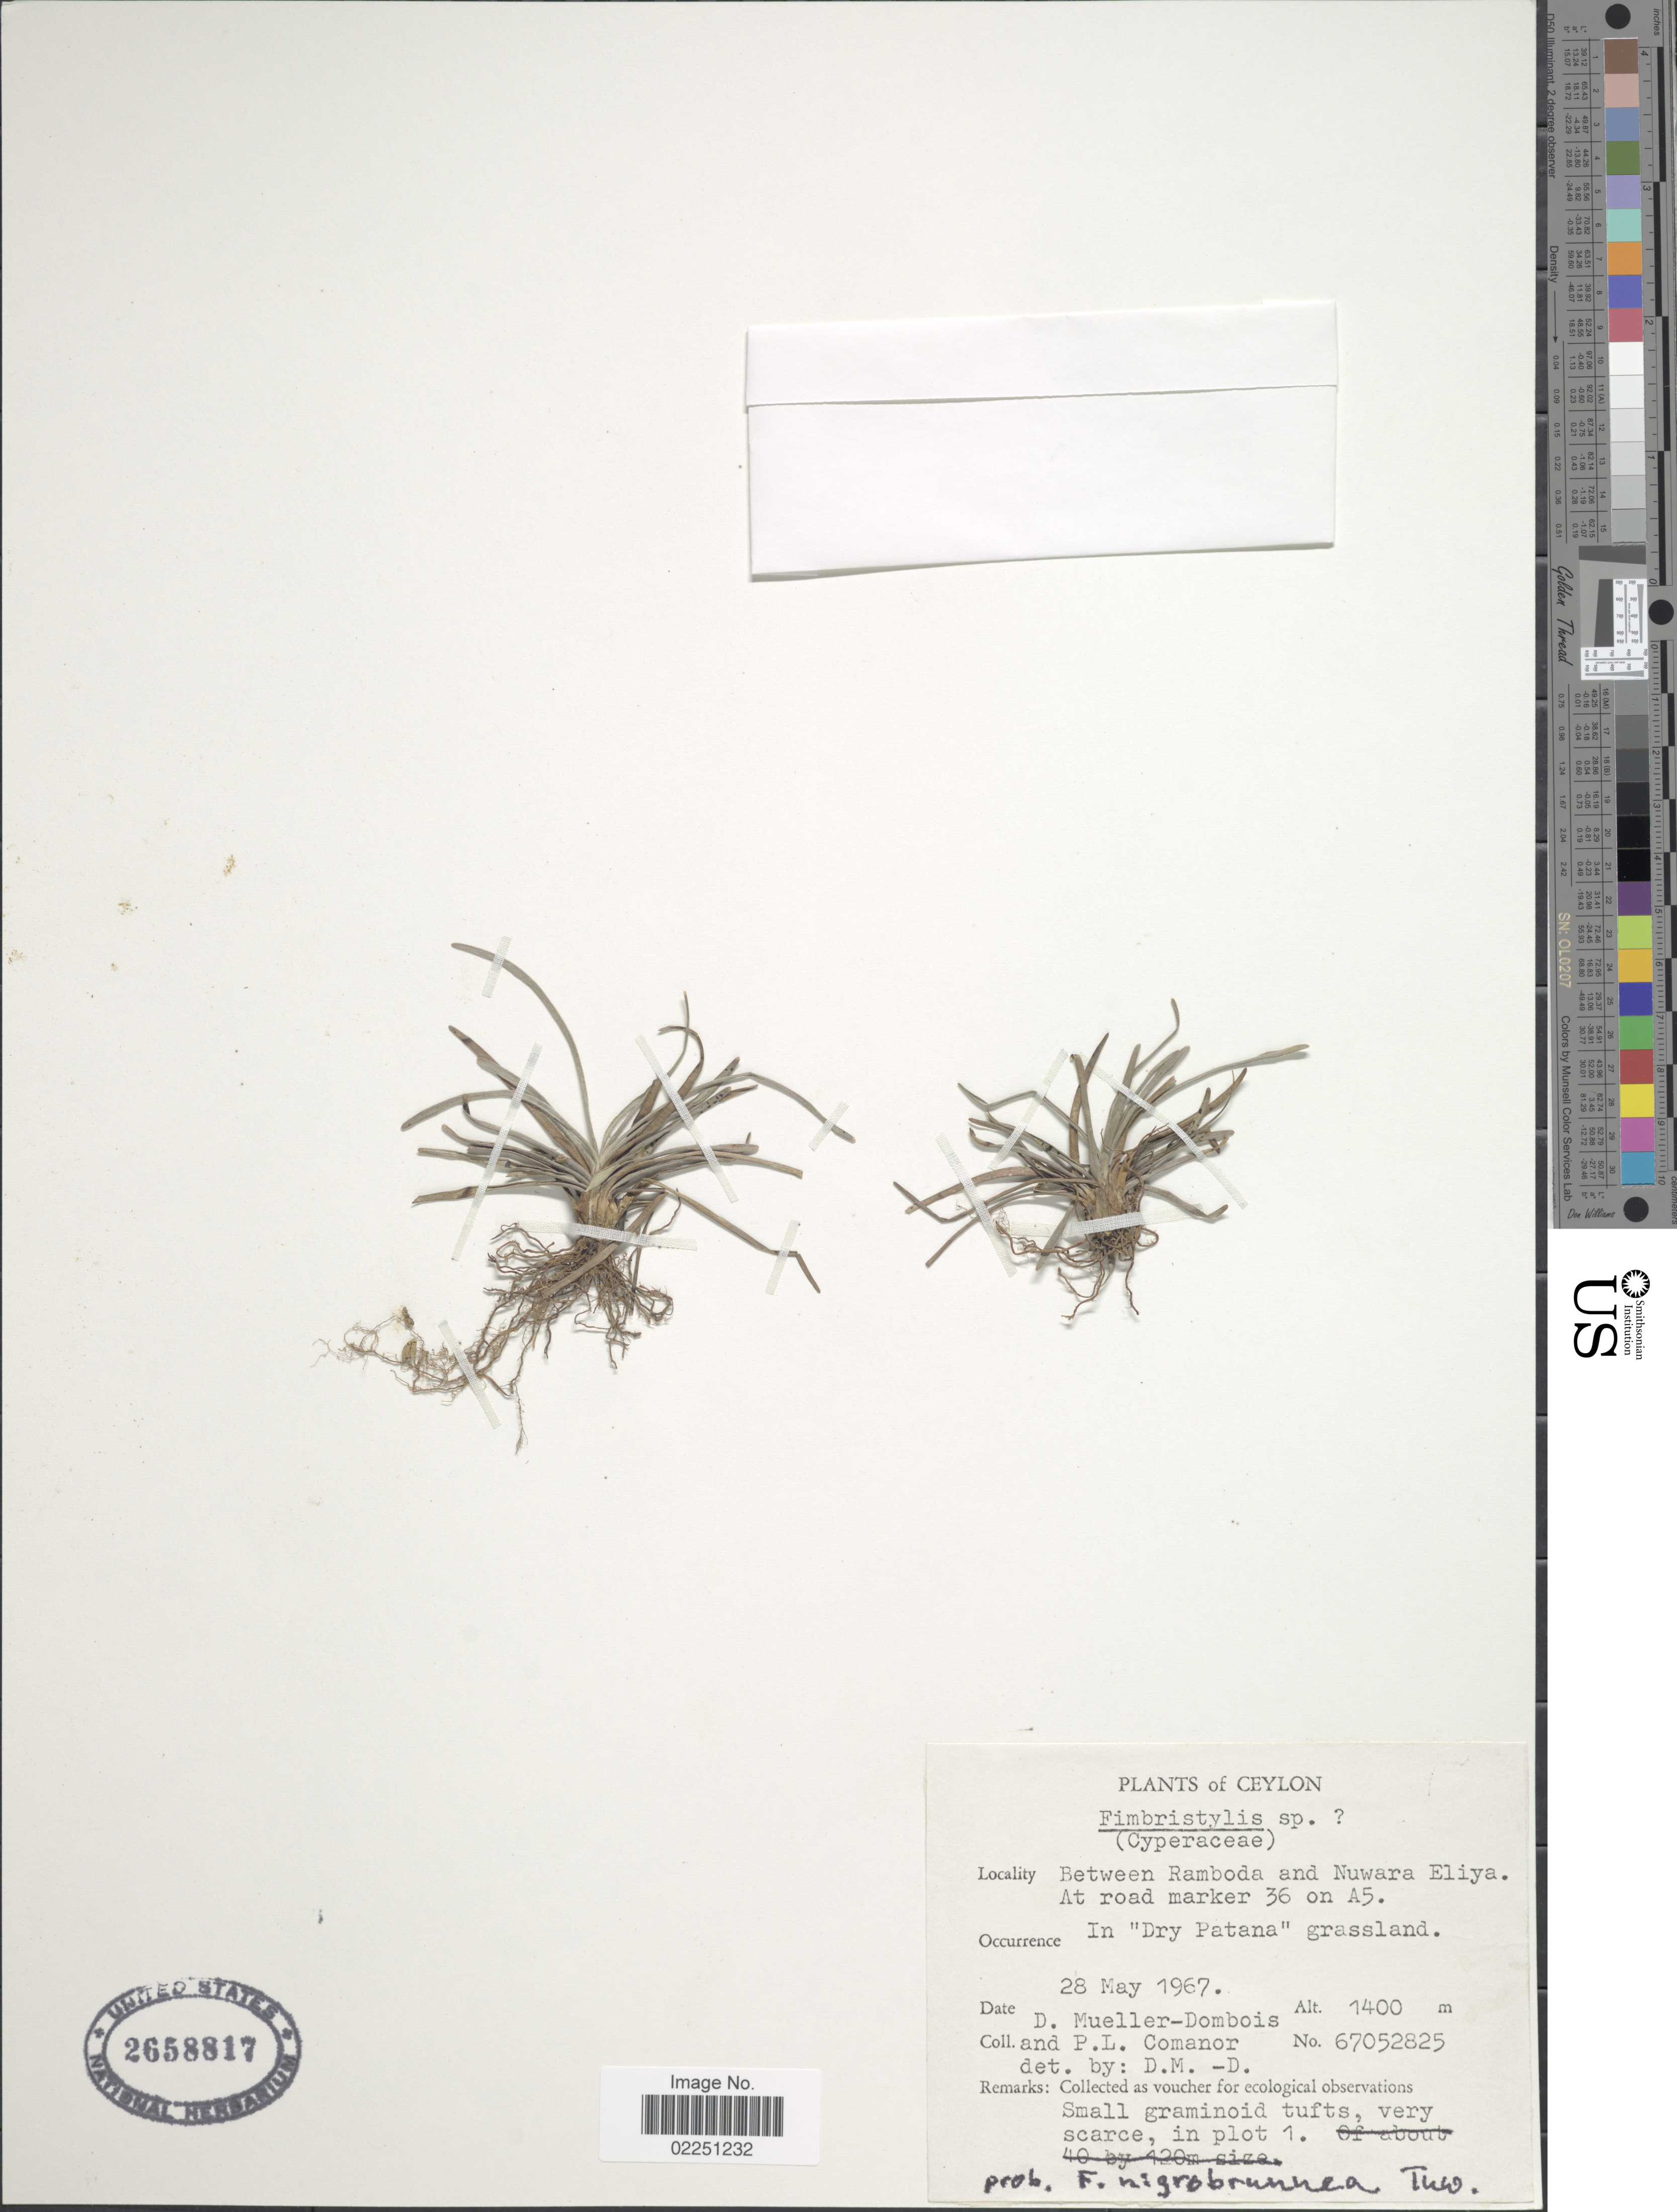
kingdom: Plantae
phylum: Tracheophyta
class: Liliopsida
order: Poales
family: Cyperaceae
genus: Fimbristylis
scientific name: Fimbristylis nigrobrunnea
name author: Thwaites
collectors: D. Mueller-Dombois & P. Comanor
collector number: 67052825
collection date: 1967-05-28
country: Sri Lanka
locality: Ceylon. Between Ramboda and Nuwara Eliya. At road marker 36 on A5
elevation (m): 1400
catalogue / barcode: US 2658817